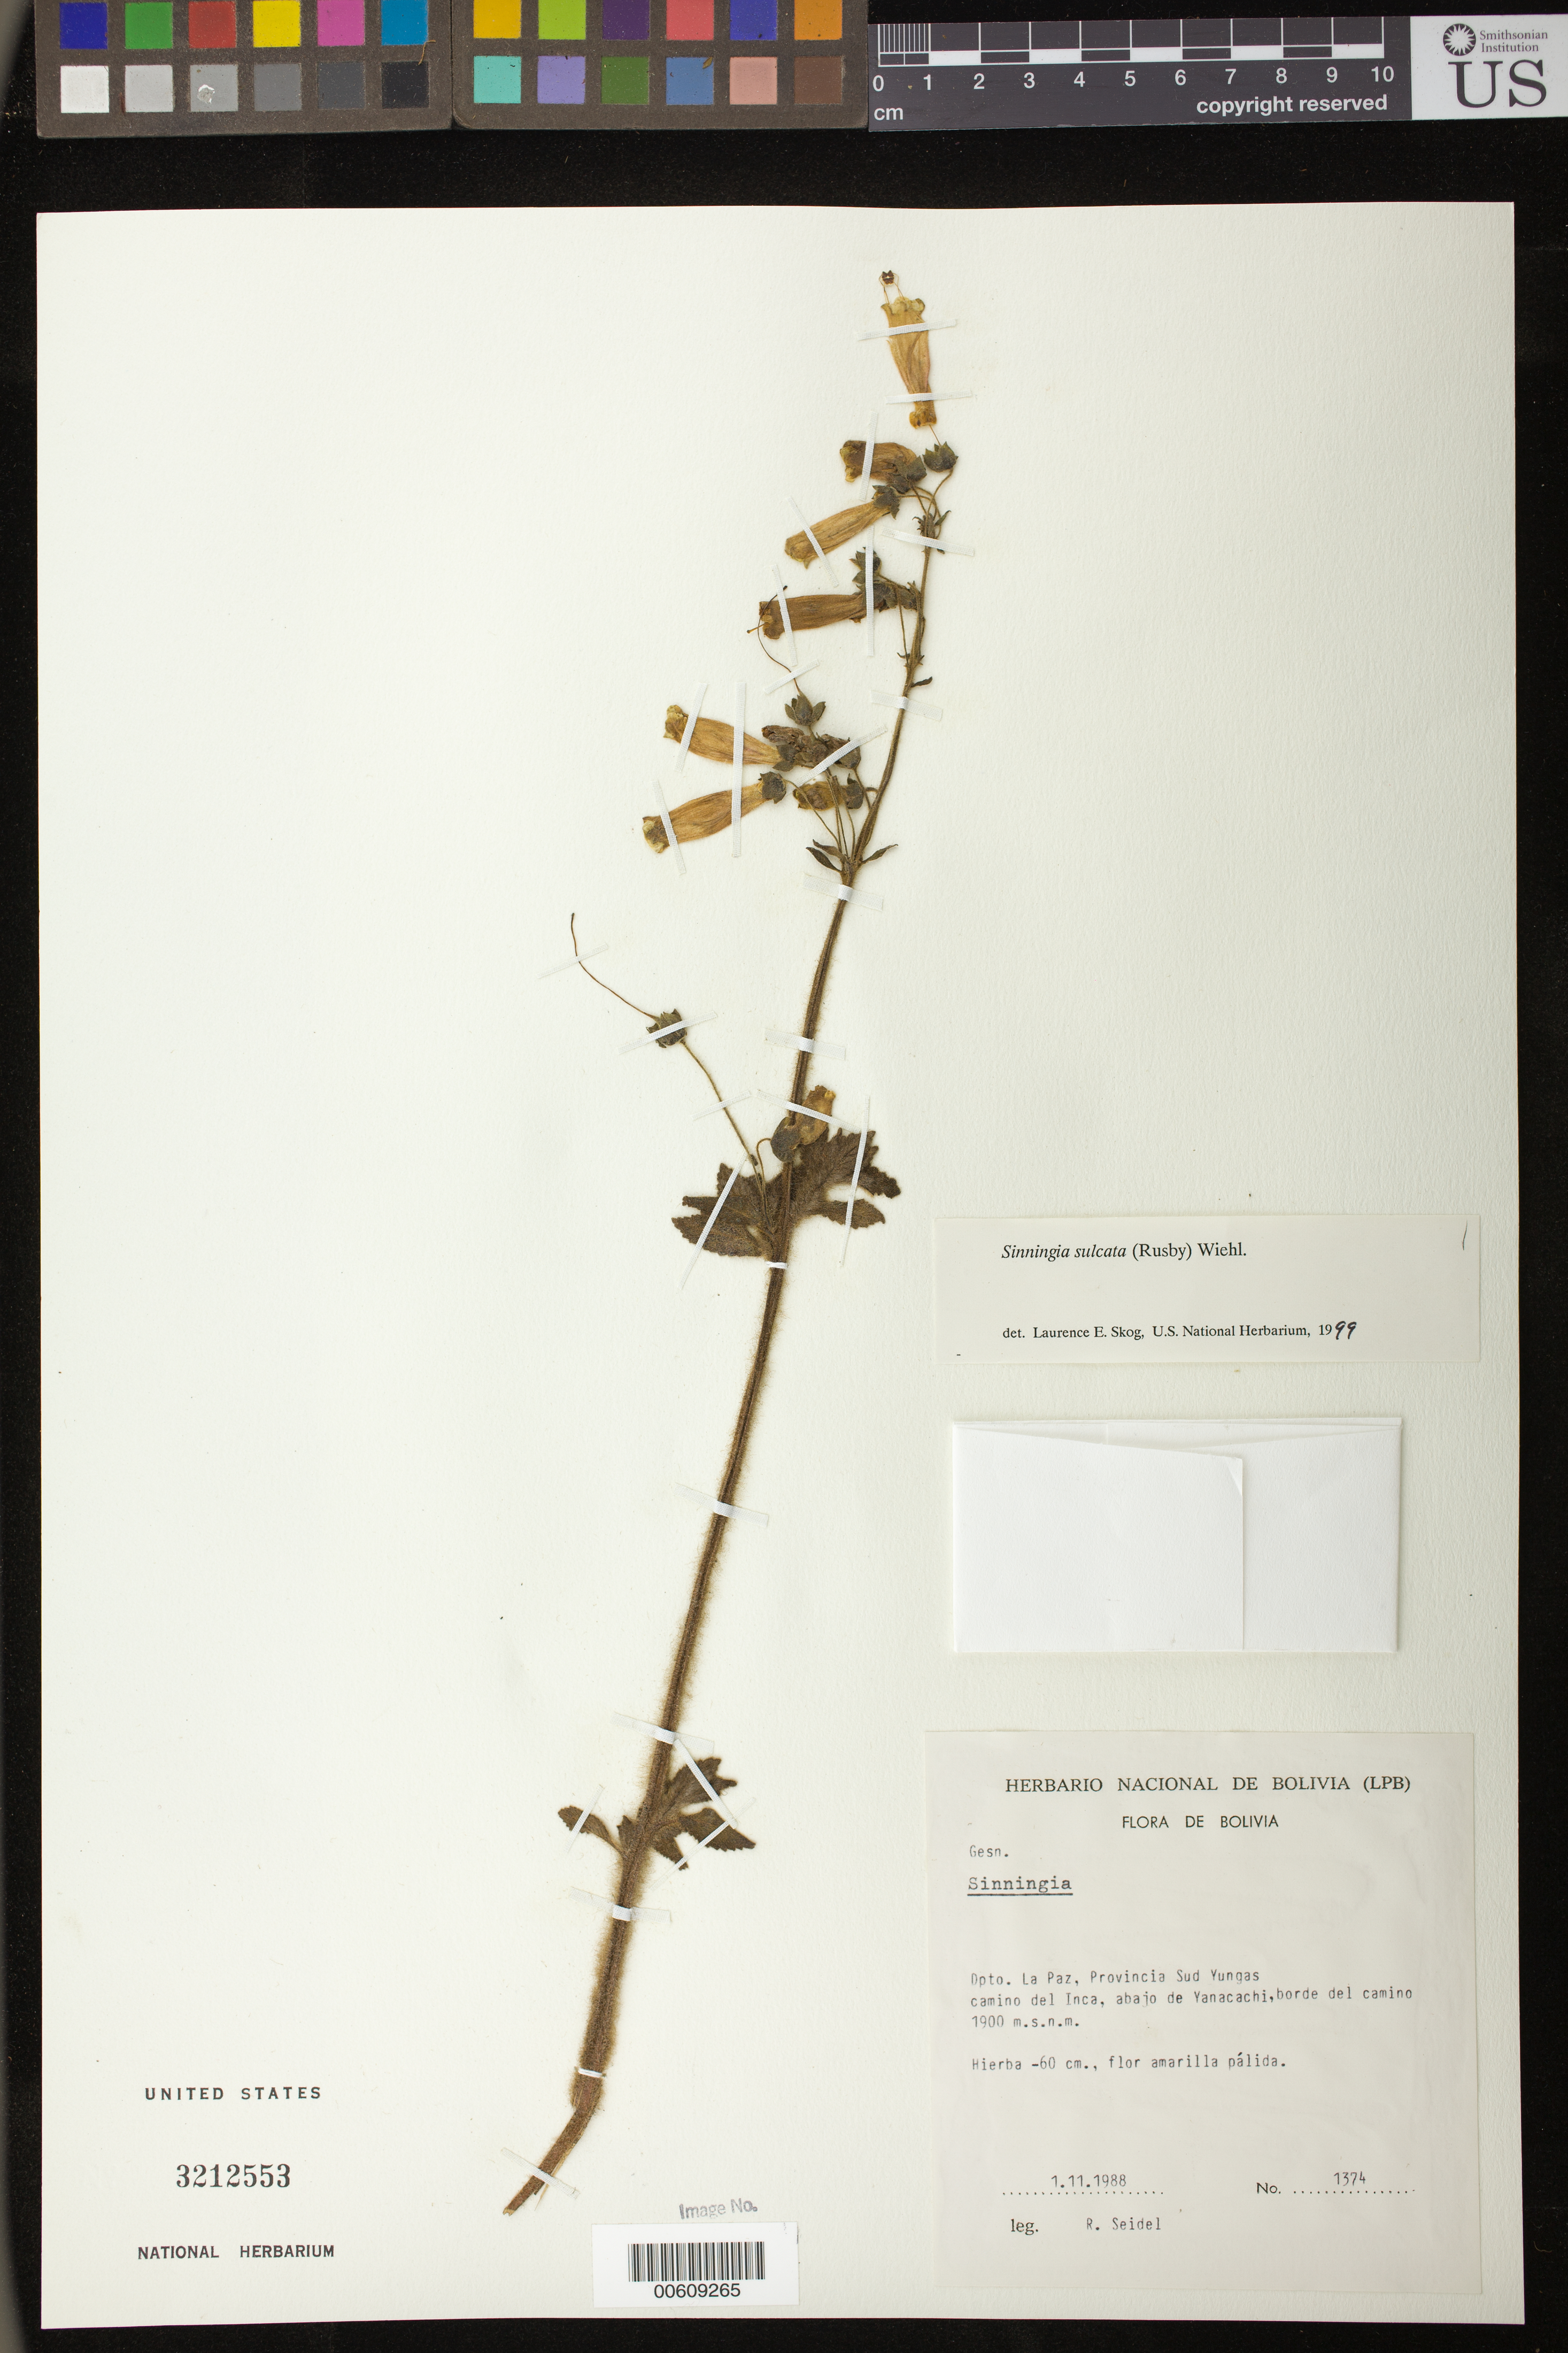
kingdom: Plantae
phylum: Tracheophyta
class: Magnoliopsida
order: Lamiales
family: Gesneriaceae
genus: Sinningia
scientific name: Sinningia sulcata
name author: (Rusby) Wiehler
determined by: Skog, Laurence E.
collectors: R. Seidel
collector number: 1374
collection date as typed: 01 Nov 1988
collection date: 1988-11-01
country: Bolivia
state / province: La Paz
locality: Prov. Sud Yungas; camino del Inca, abajo de Yanacachi, borde del camino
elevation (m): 1900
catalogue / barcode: US 3212553